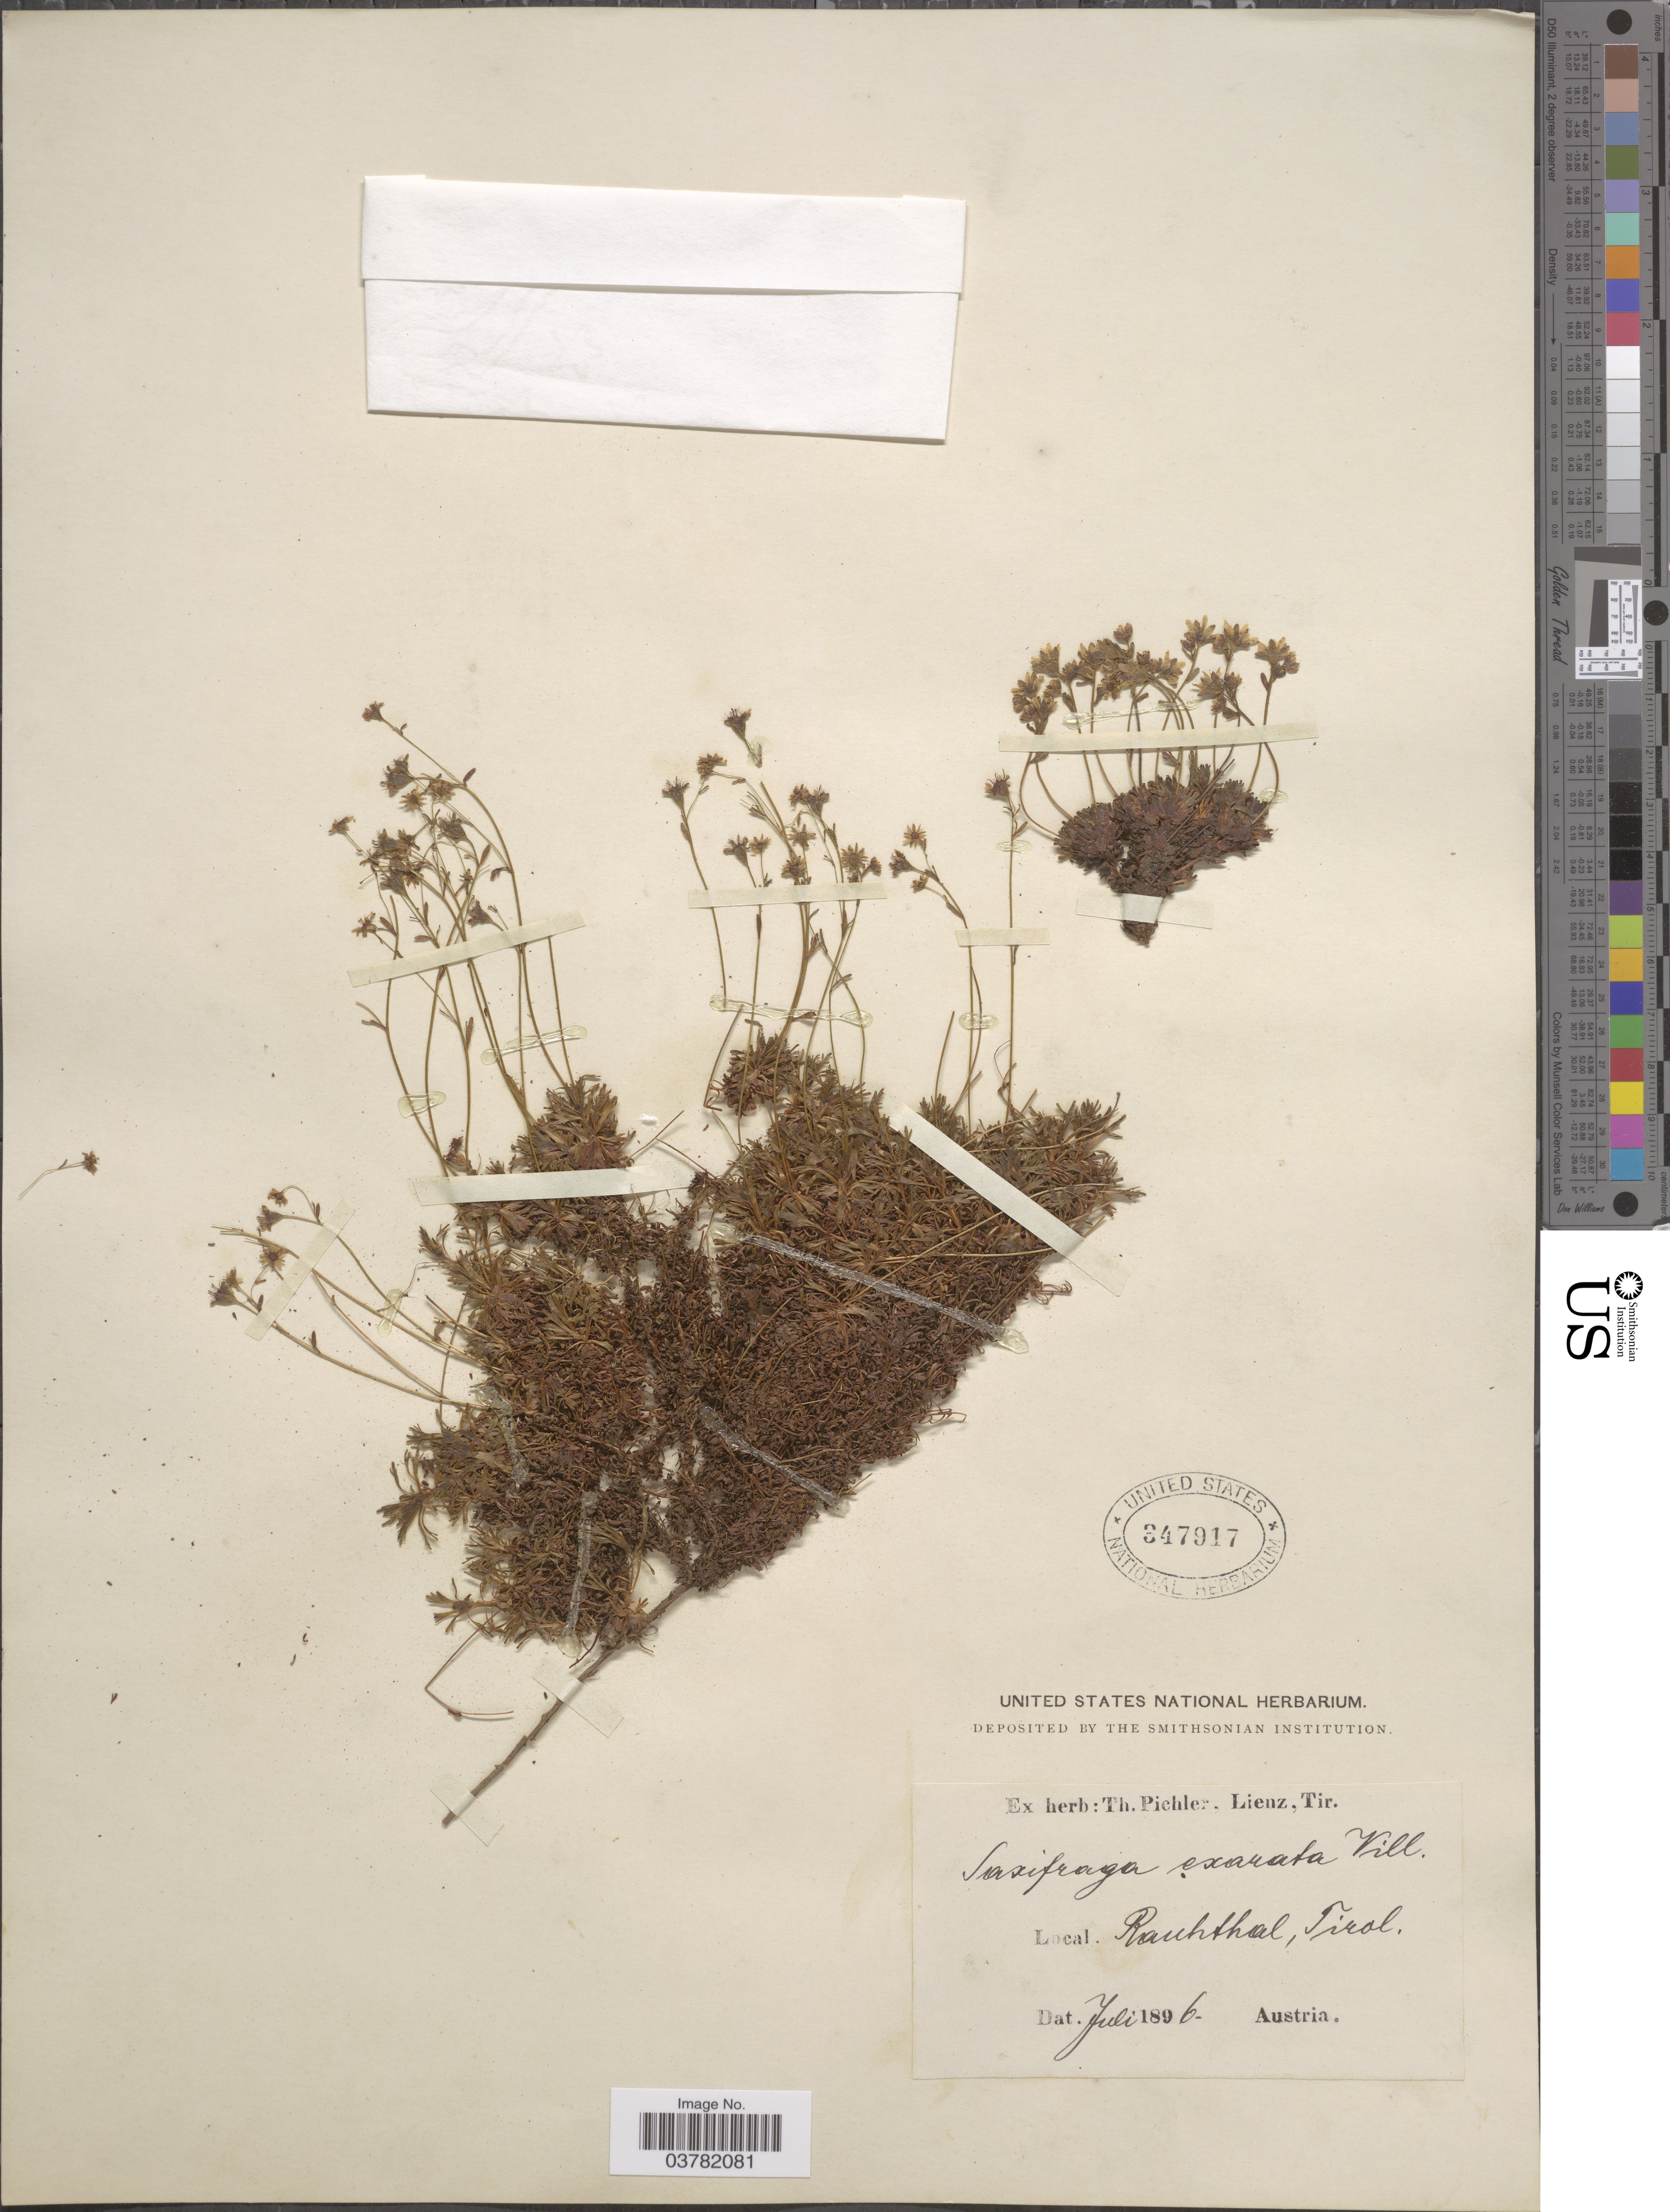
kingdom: Plantae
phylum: Tracheophyta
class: Magnoliopsida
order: Saxifragales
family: Saxifragaceae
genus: Saxifraga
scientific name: Saxifraga caespitosa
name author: L.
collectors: ex herb. T. Pichler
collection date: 1896-07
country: Austria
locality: Rauhthal.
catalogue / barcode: US 347917